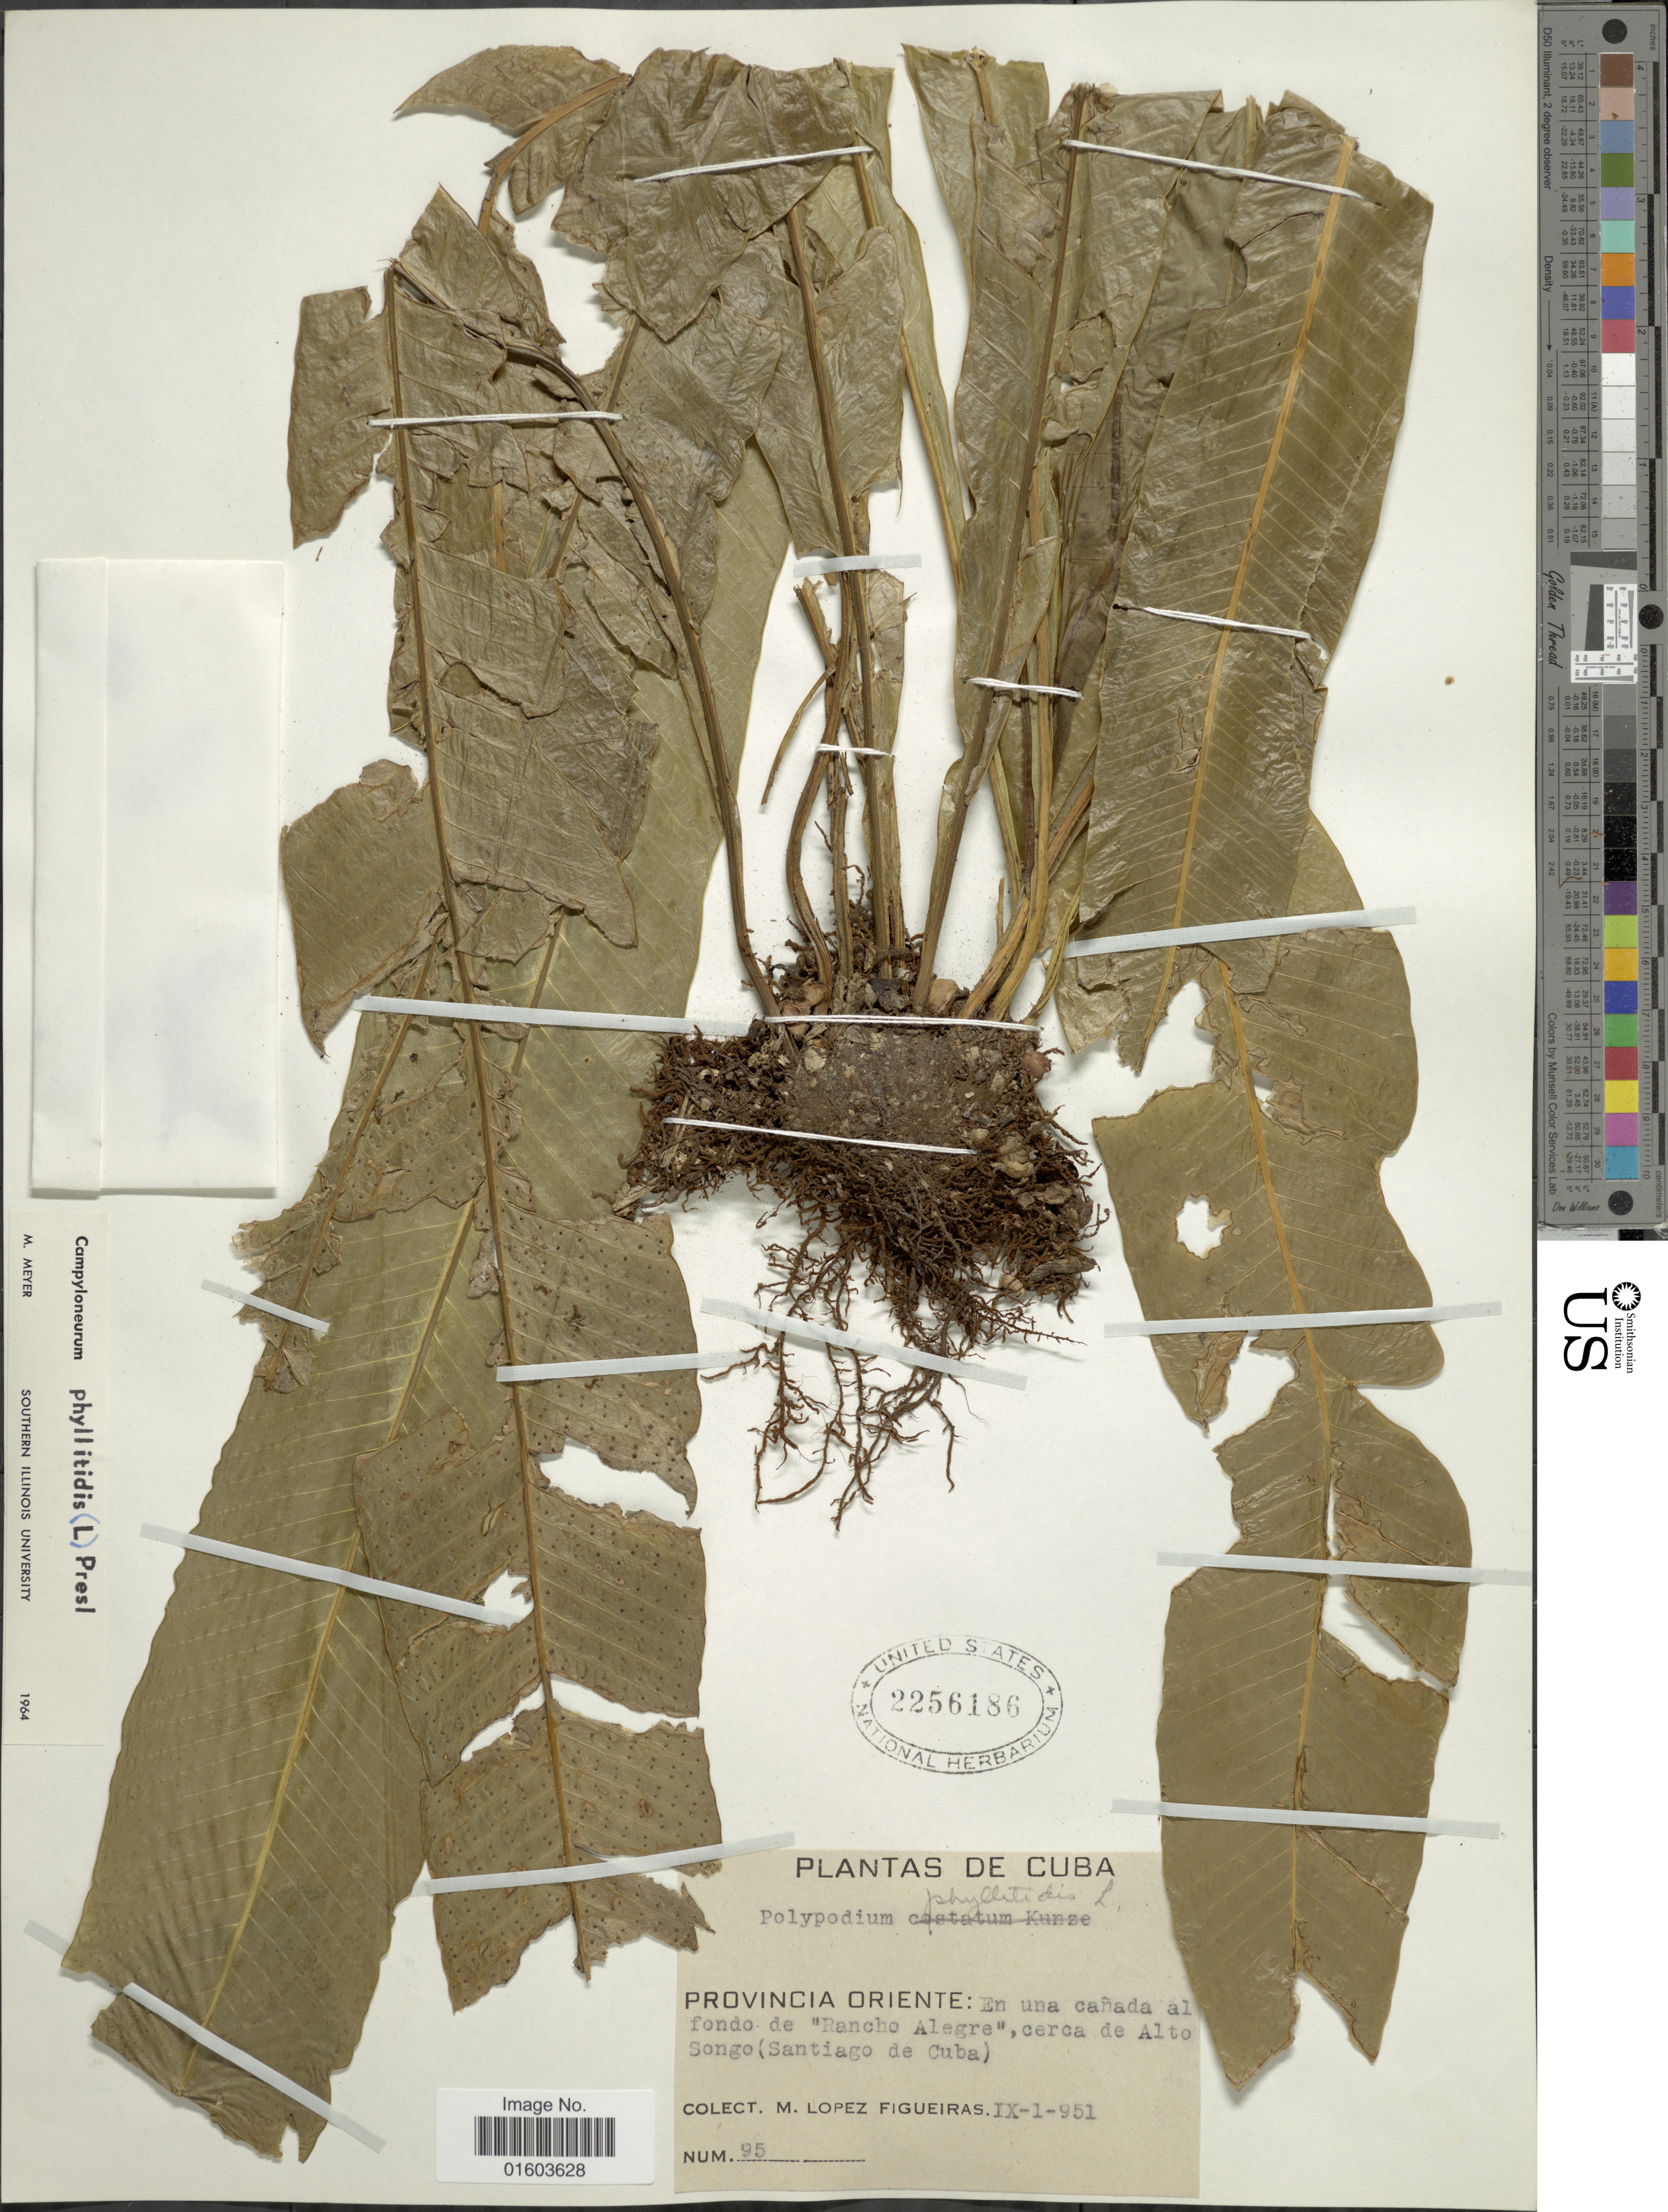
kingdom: Plantae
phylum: Tracheophyta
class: Polypodiopsida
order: Polypodiales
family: Polypodiaceae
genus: Campyloneurum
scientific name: Campyloneurum phyllitidis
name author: (L.) C. Presl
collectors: M. López Figueiras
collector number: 95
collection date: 1951-09-01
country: Cuba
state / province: Oriente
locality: En una canada al fomndo de Rancho Alegre, cerca de Alto Songo (Santiago de Cuba)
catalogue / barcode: US 2256186